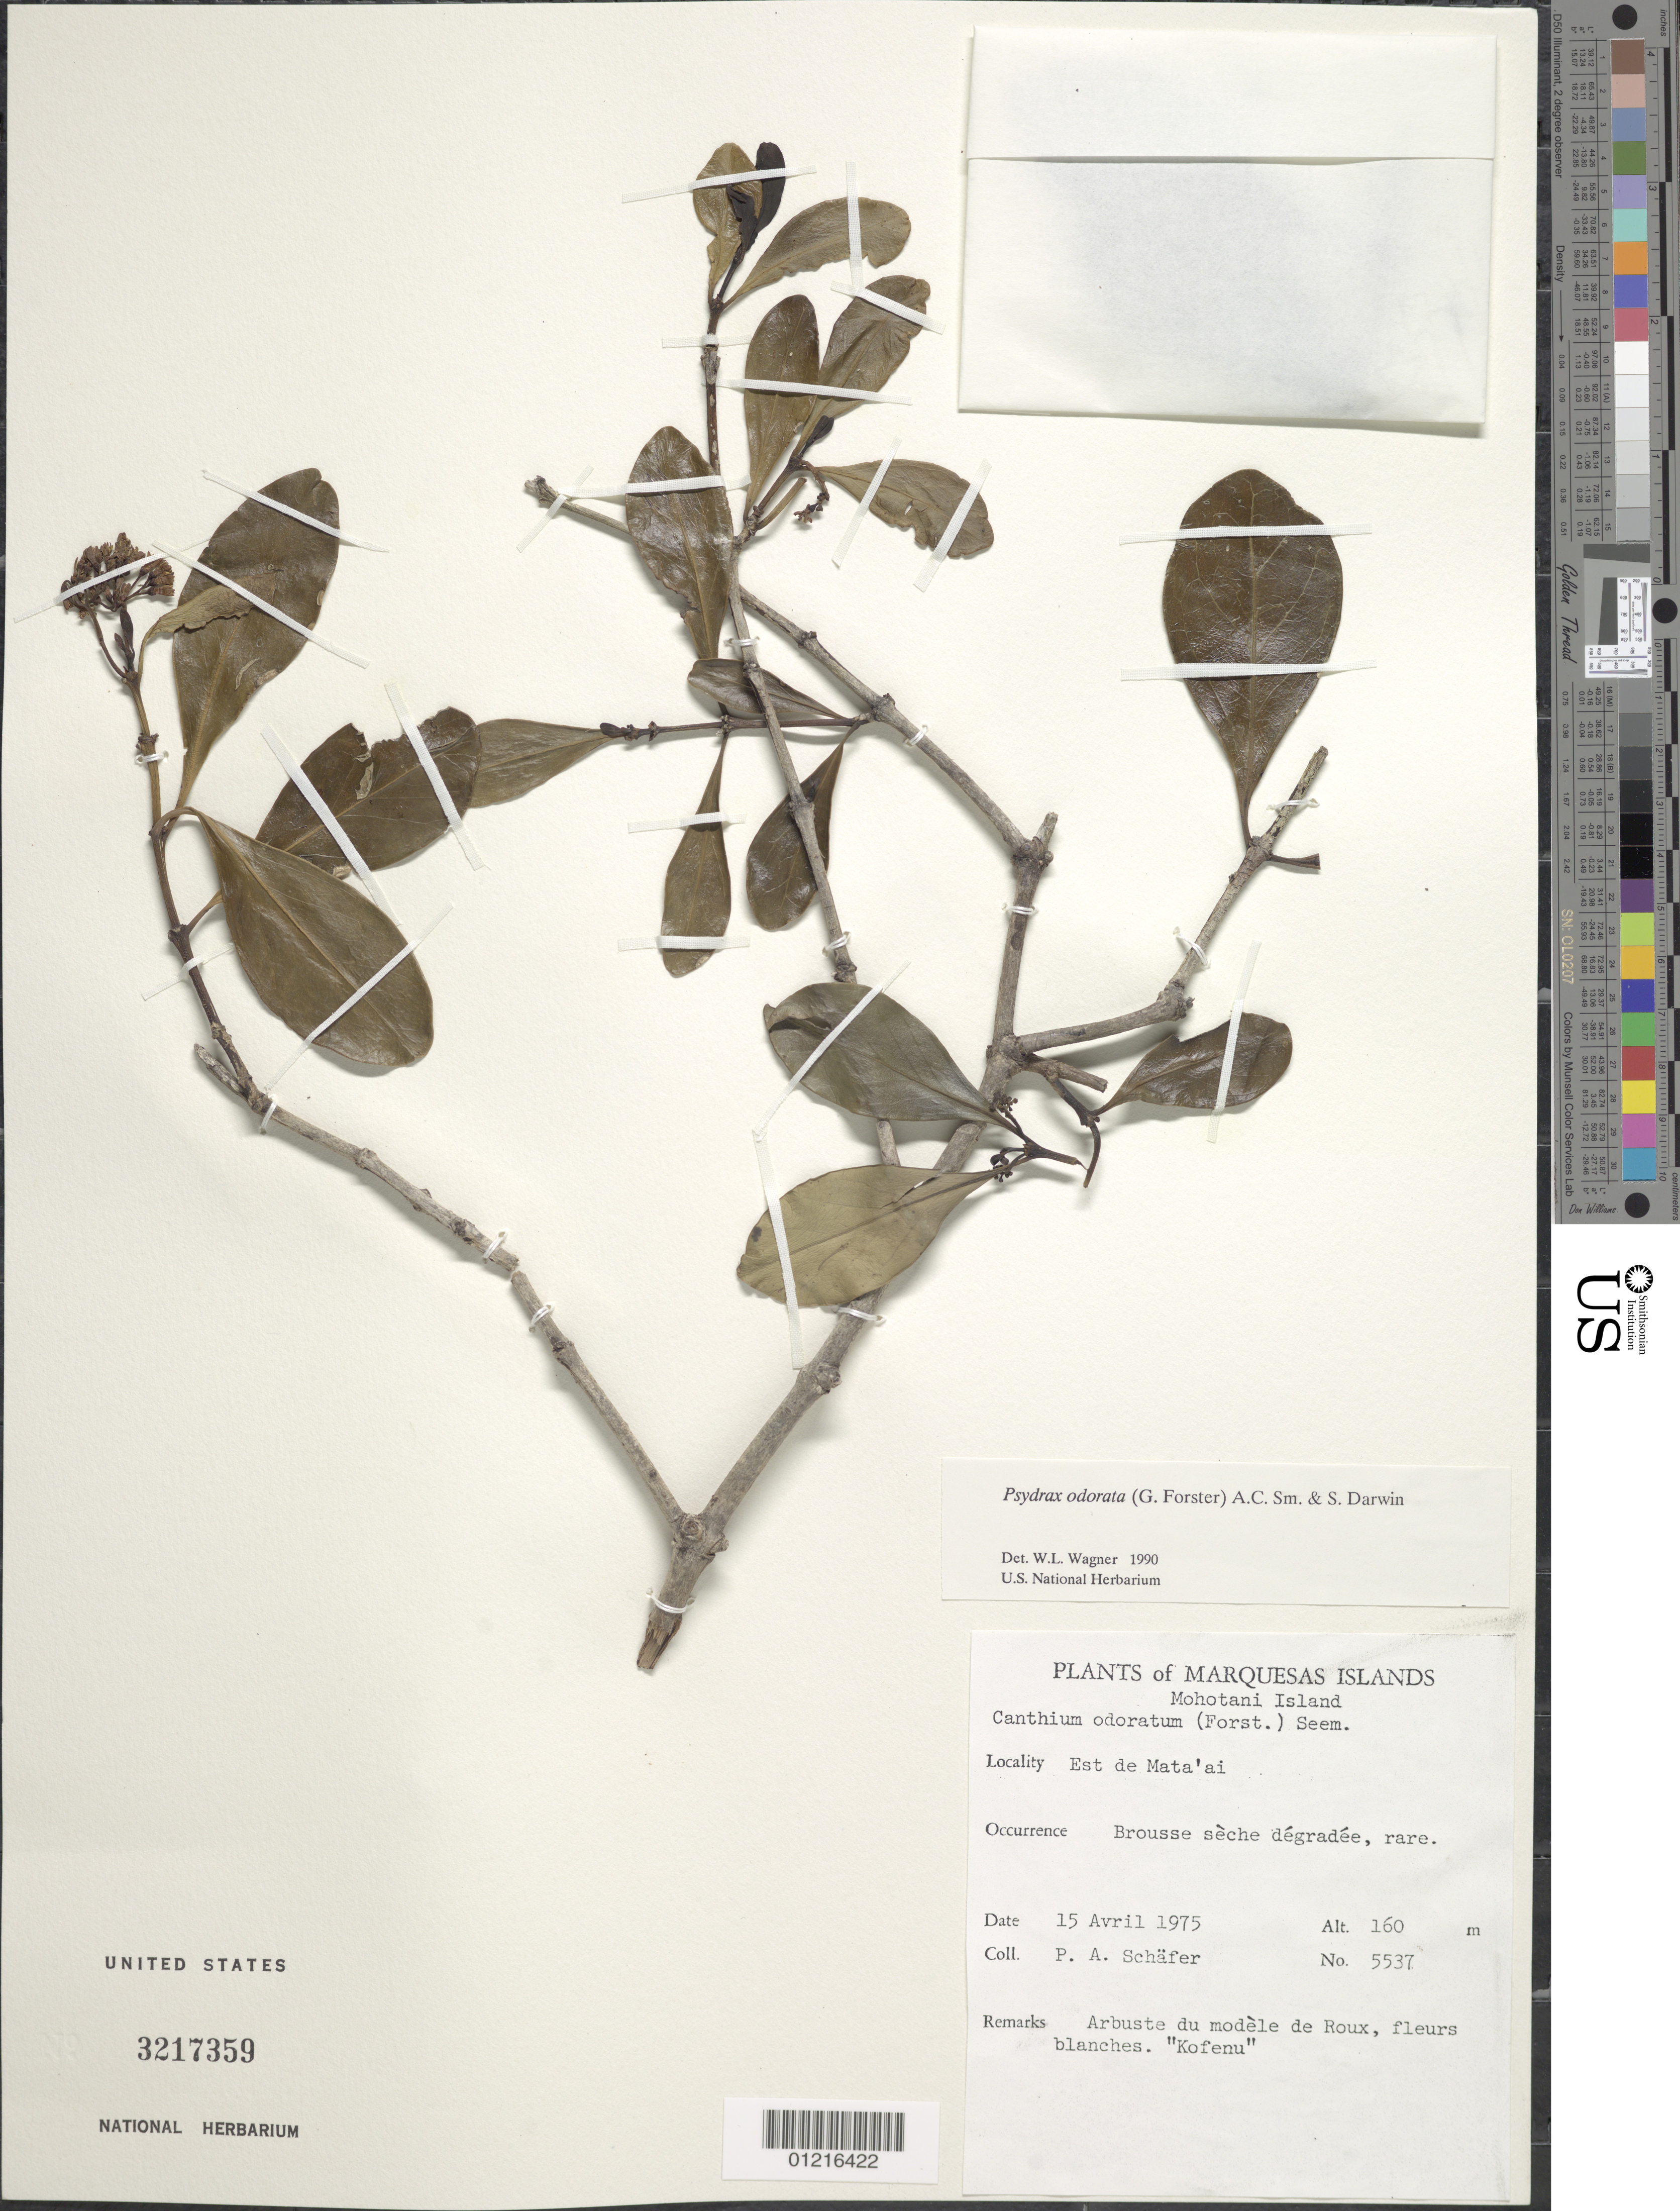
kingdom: Plantae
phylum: Tracheophyta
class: Magnoliopsida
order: Gentianales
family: Rubiaceae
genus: Psydrax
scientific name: Psydrax odorata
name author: (G. Forst.) A.C. Sm. & S.P. Darwin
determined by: Wagner, W. L., (BOT), Smithsonian Institution - National Museum of Natural History (UNITED STATES)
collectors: P. A. Schäfer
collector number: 5537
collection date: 1975-04-15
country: French Polynesia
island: Mohotani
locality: E de Mata'ai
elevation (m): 160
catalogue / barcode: US 3217359